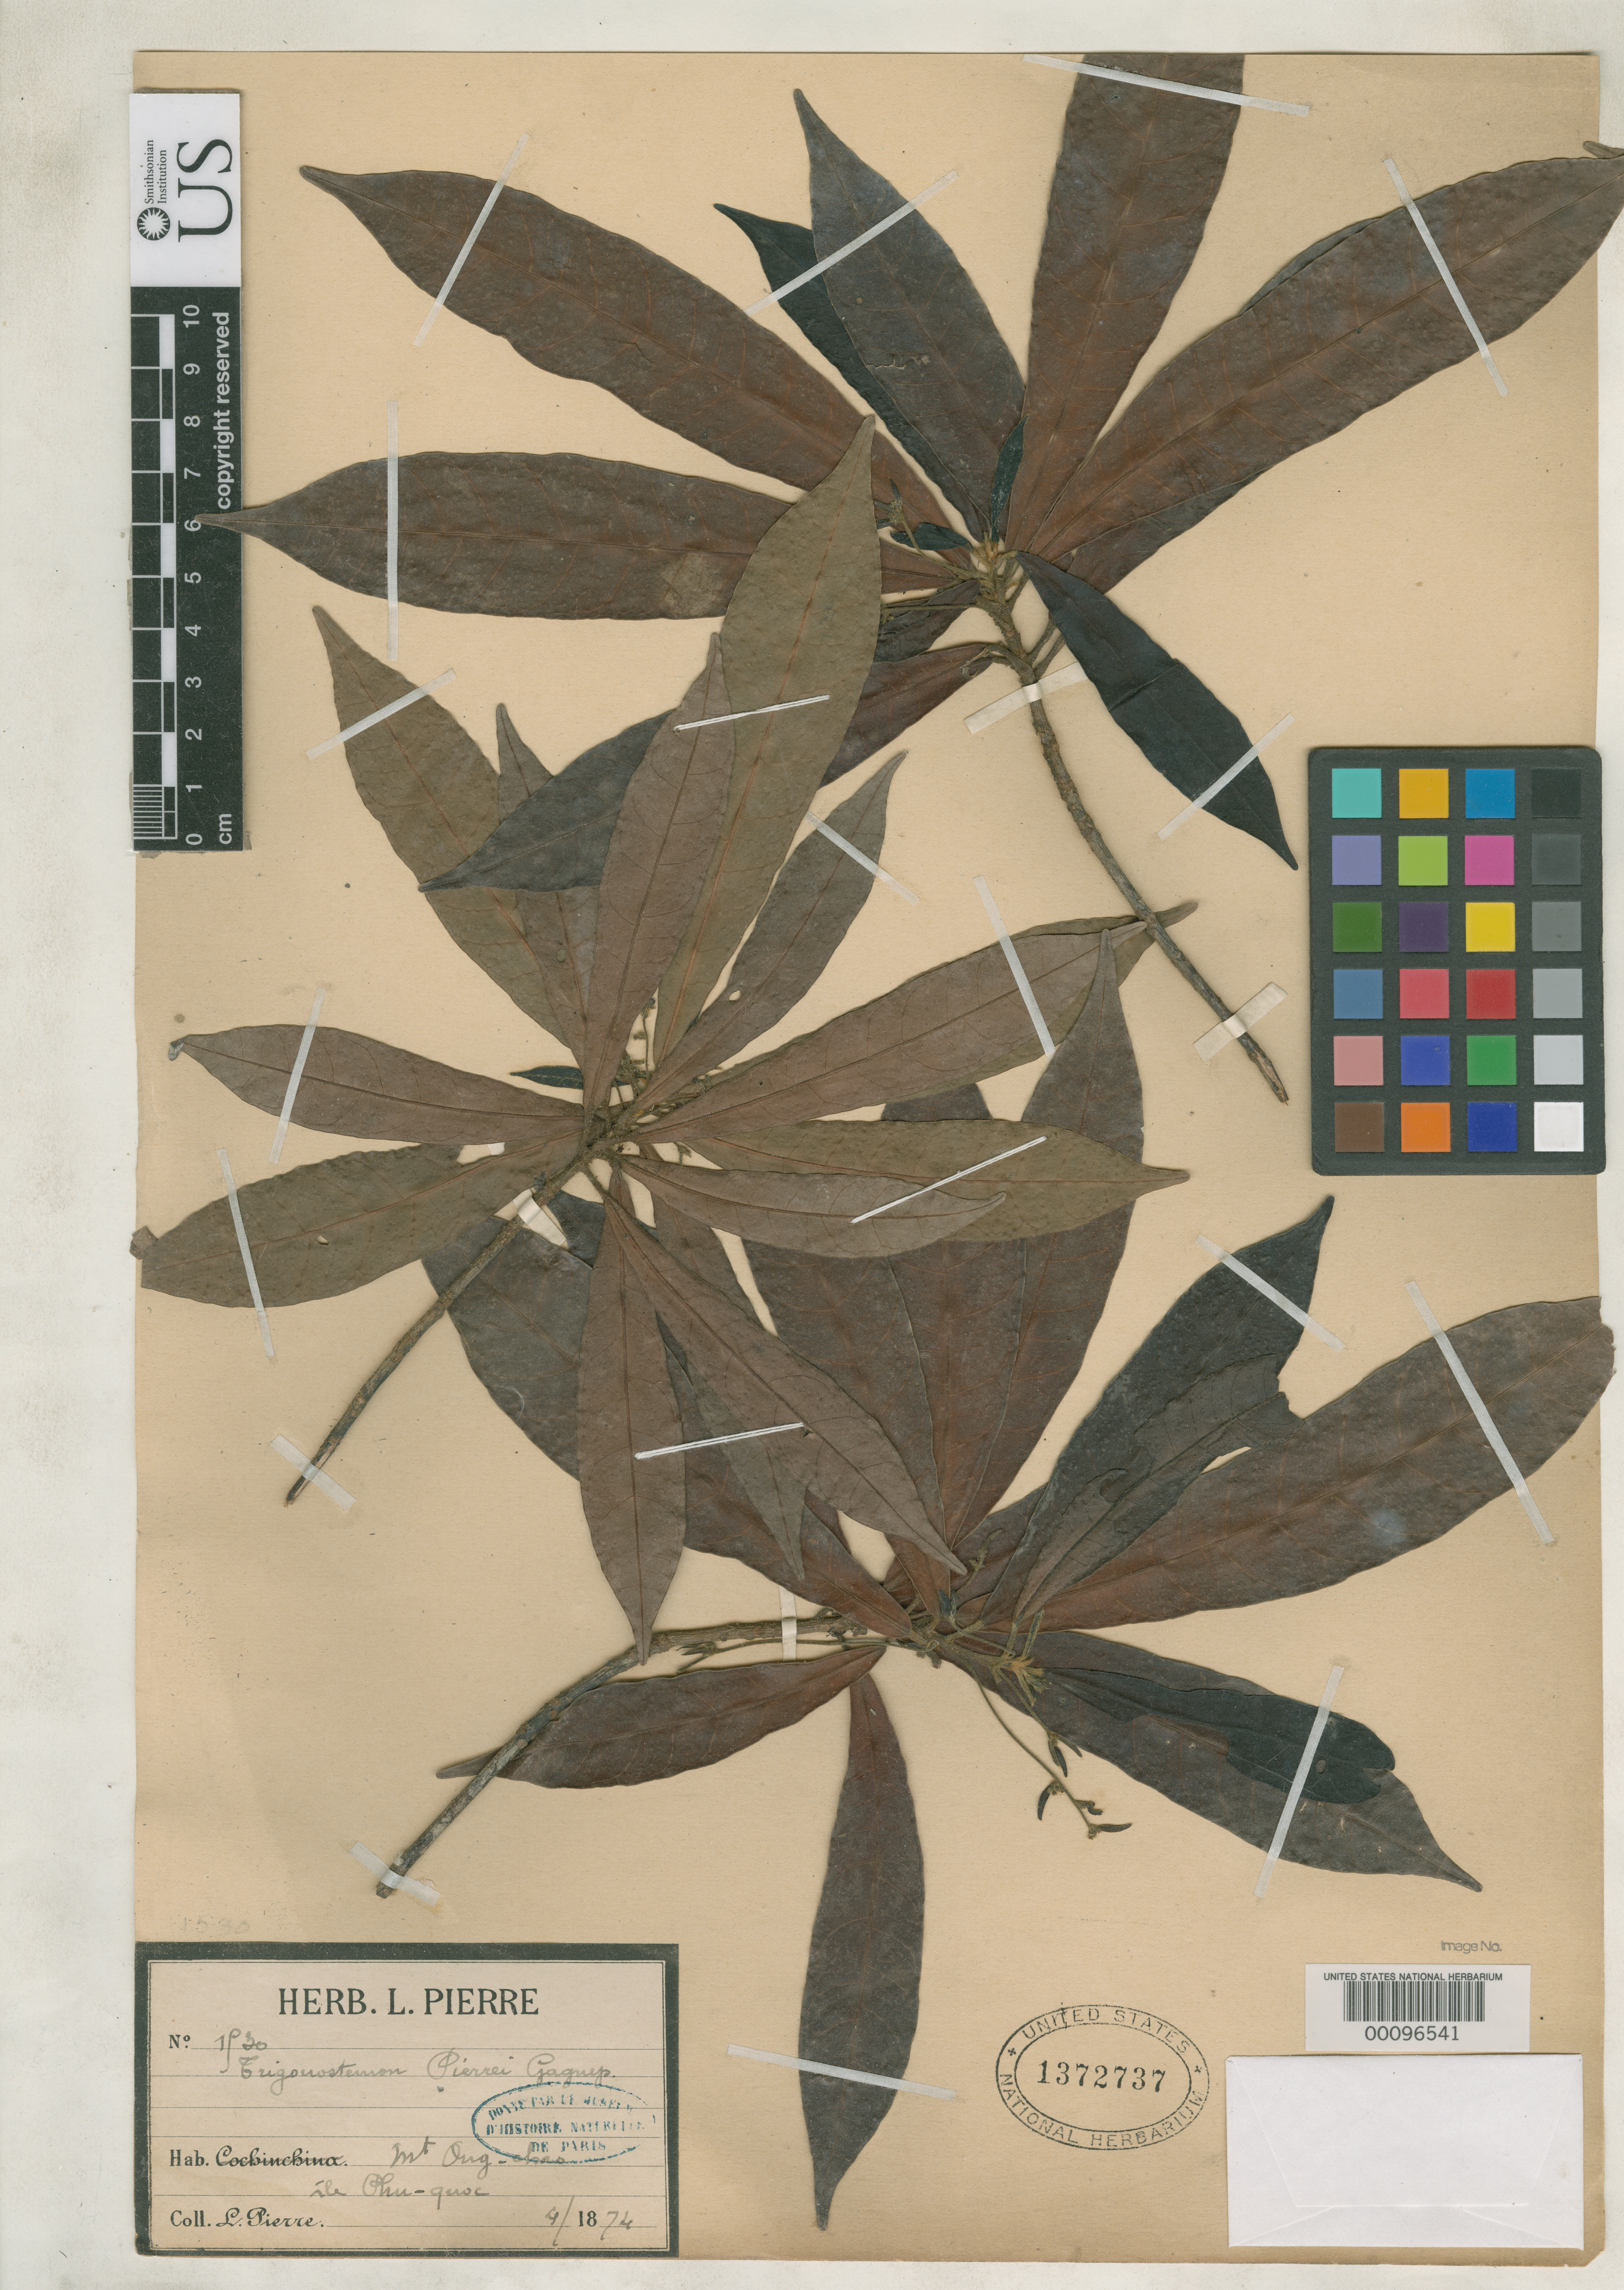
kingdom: Plantae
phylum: Tracheophyta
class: Magnoliopsida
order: Malpighiales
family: Euphorbiaceae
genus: Trigonostemon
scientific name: Trigonostemon pierrei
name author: Gagnep.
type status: Isotype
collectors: J. Pierre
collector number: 1530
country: Vietnam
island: Dao Phu-quoc Island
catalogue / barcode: US 1372737